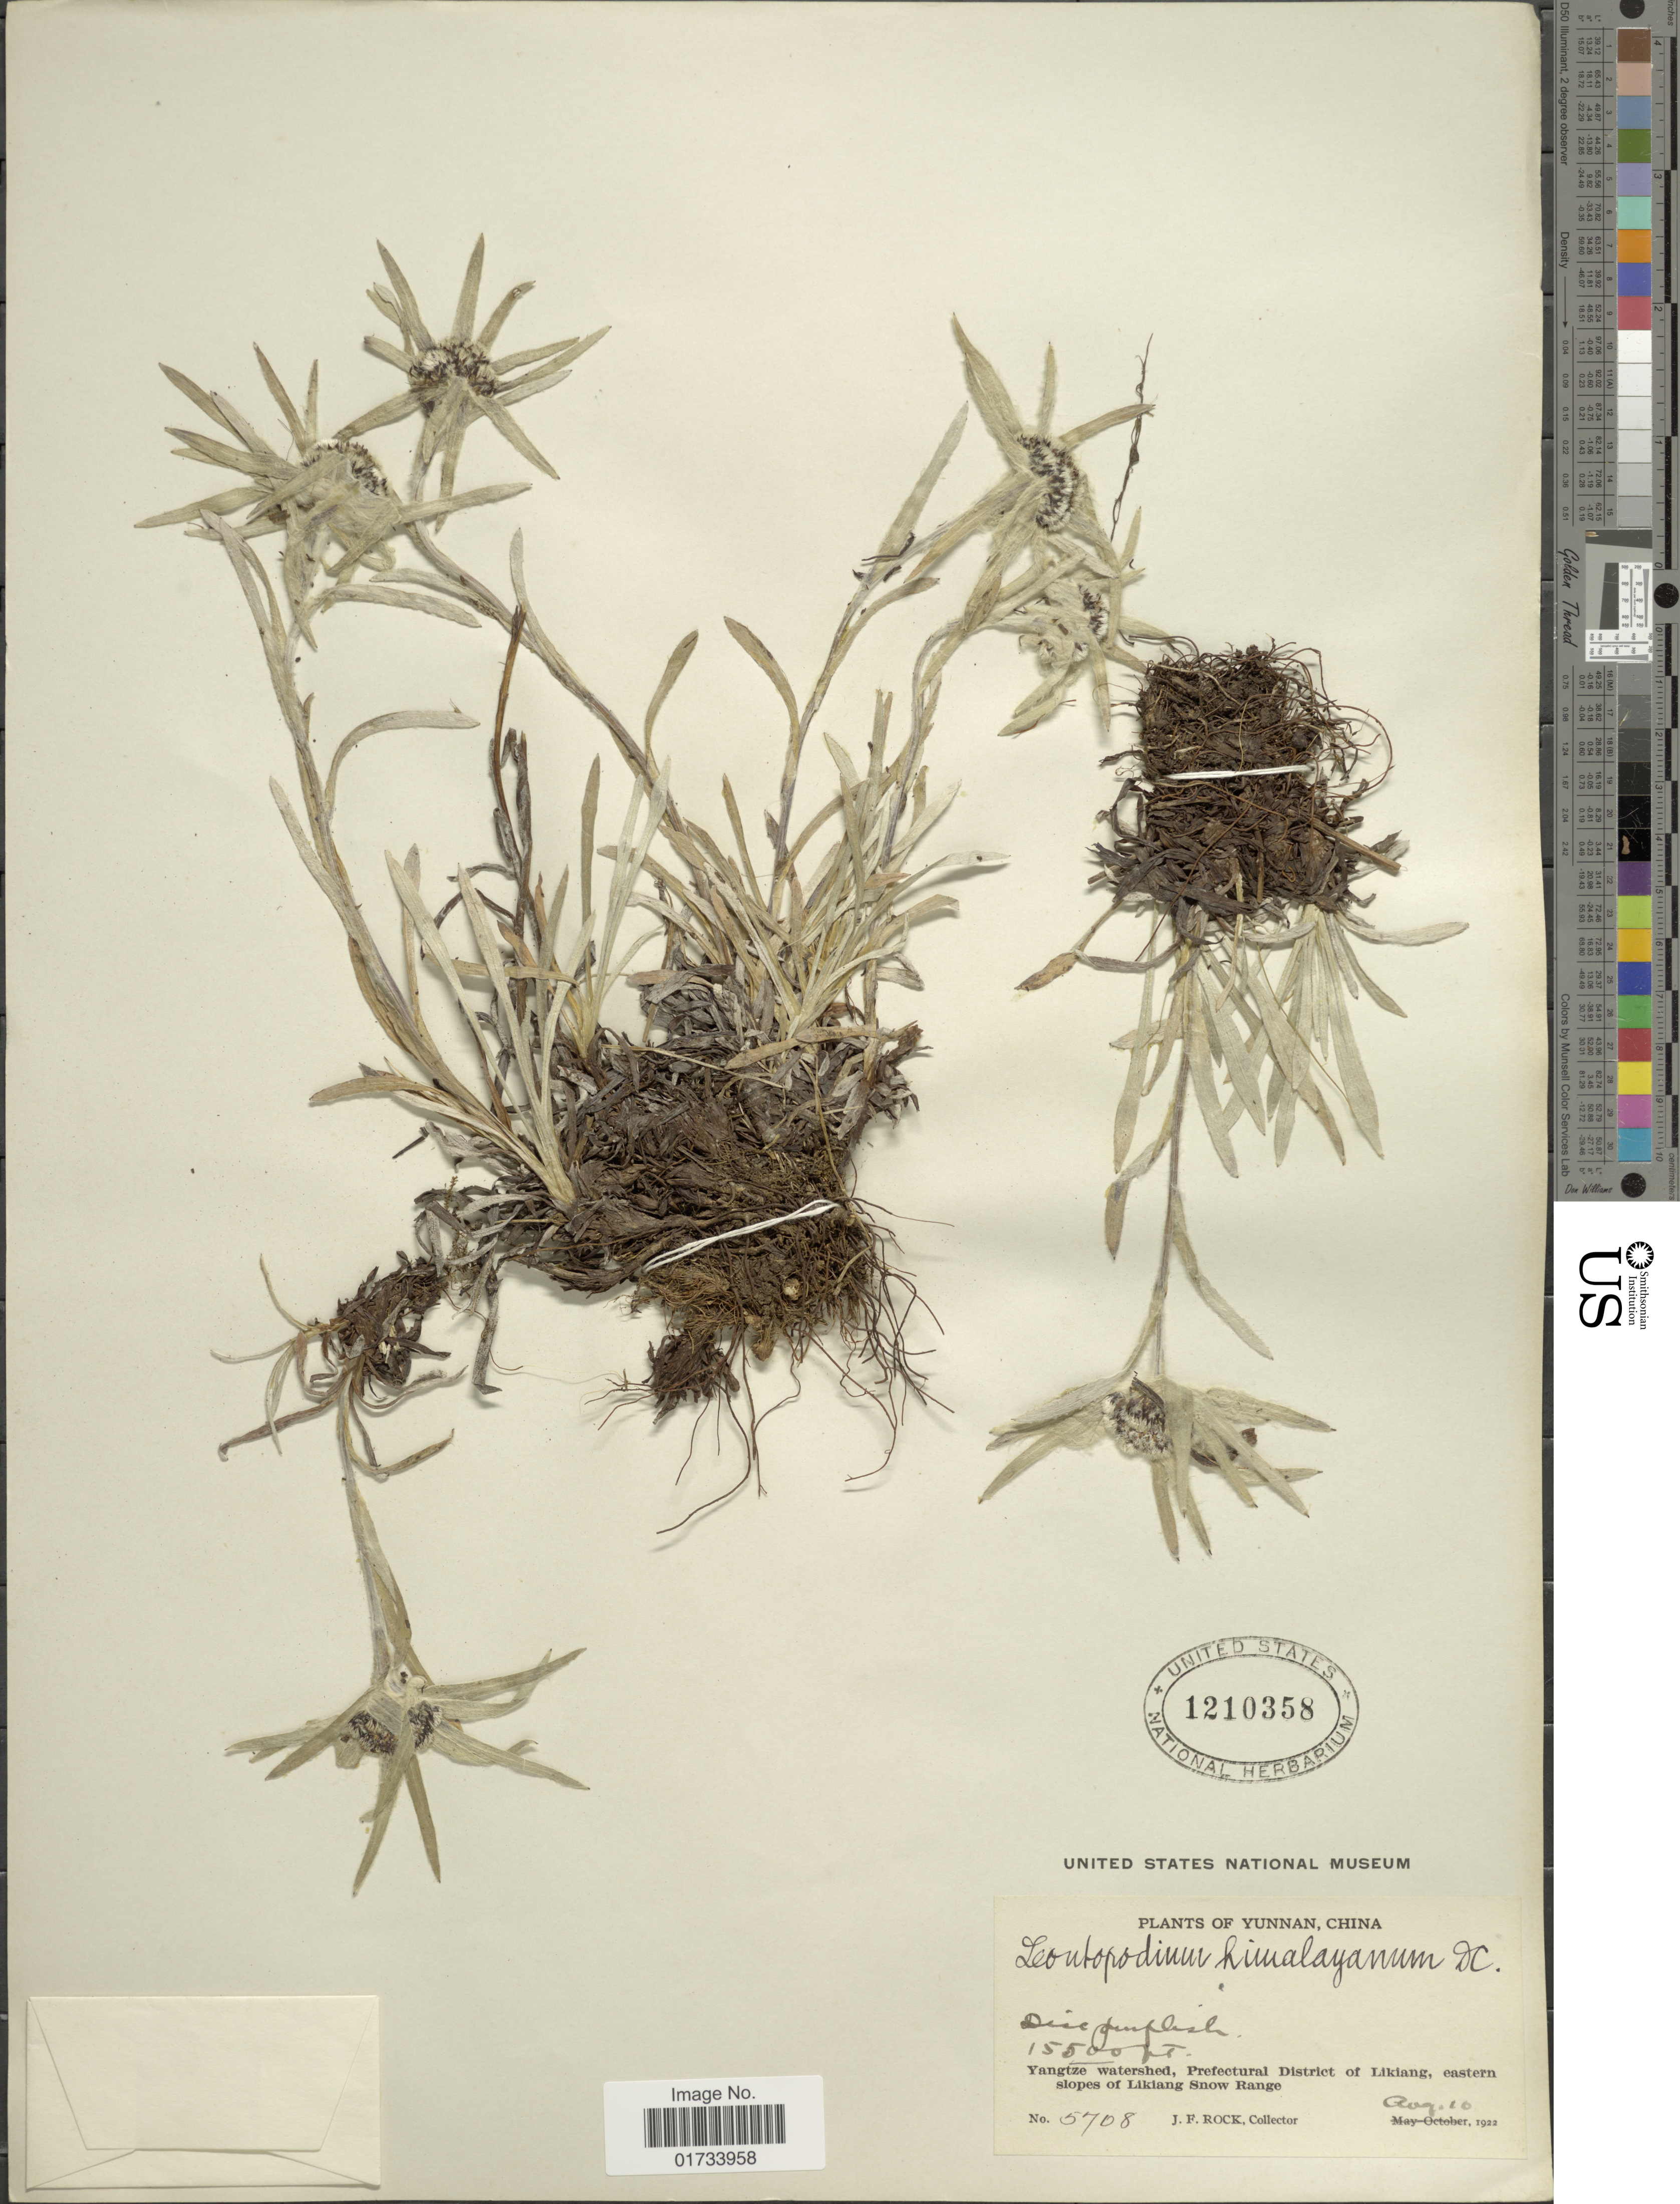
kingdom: Plantae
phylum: Tracheophyta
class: Magnoliopsida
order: Asterales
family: Asteraceae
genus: Leontopodium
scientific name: Leontopodium himalayanum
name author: DC.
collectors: J. Rock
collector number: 5708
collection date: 1922-08-10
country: China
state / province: Yunnan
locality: Yangtze watershed, Prefectural District of Likiang, eastern slopes of Likiang Snow Range.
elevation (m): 4724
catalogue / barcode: US 1210358